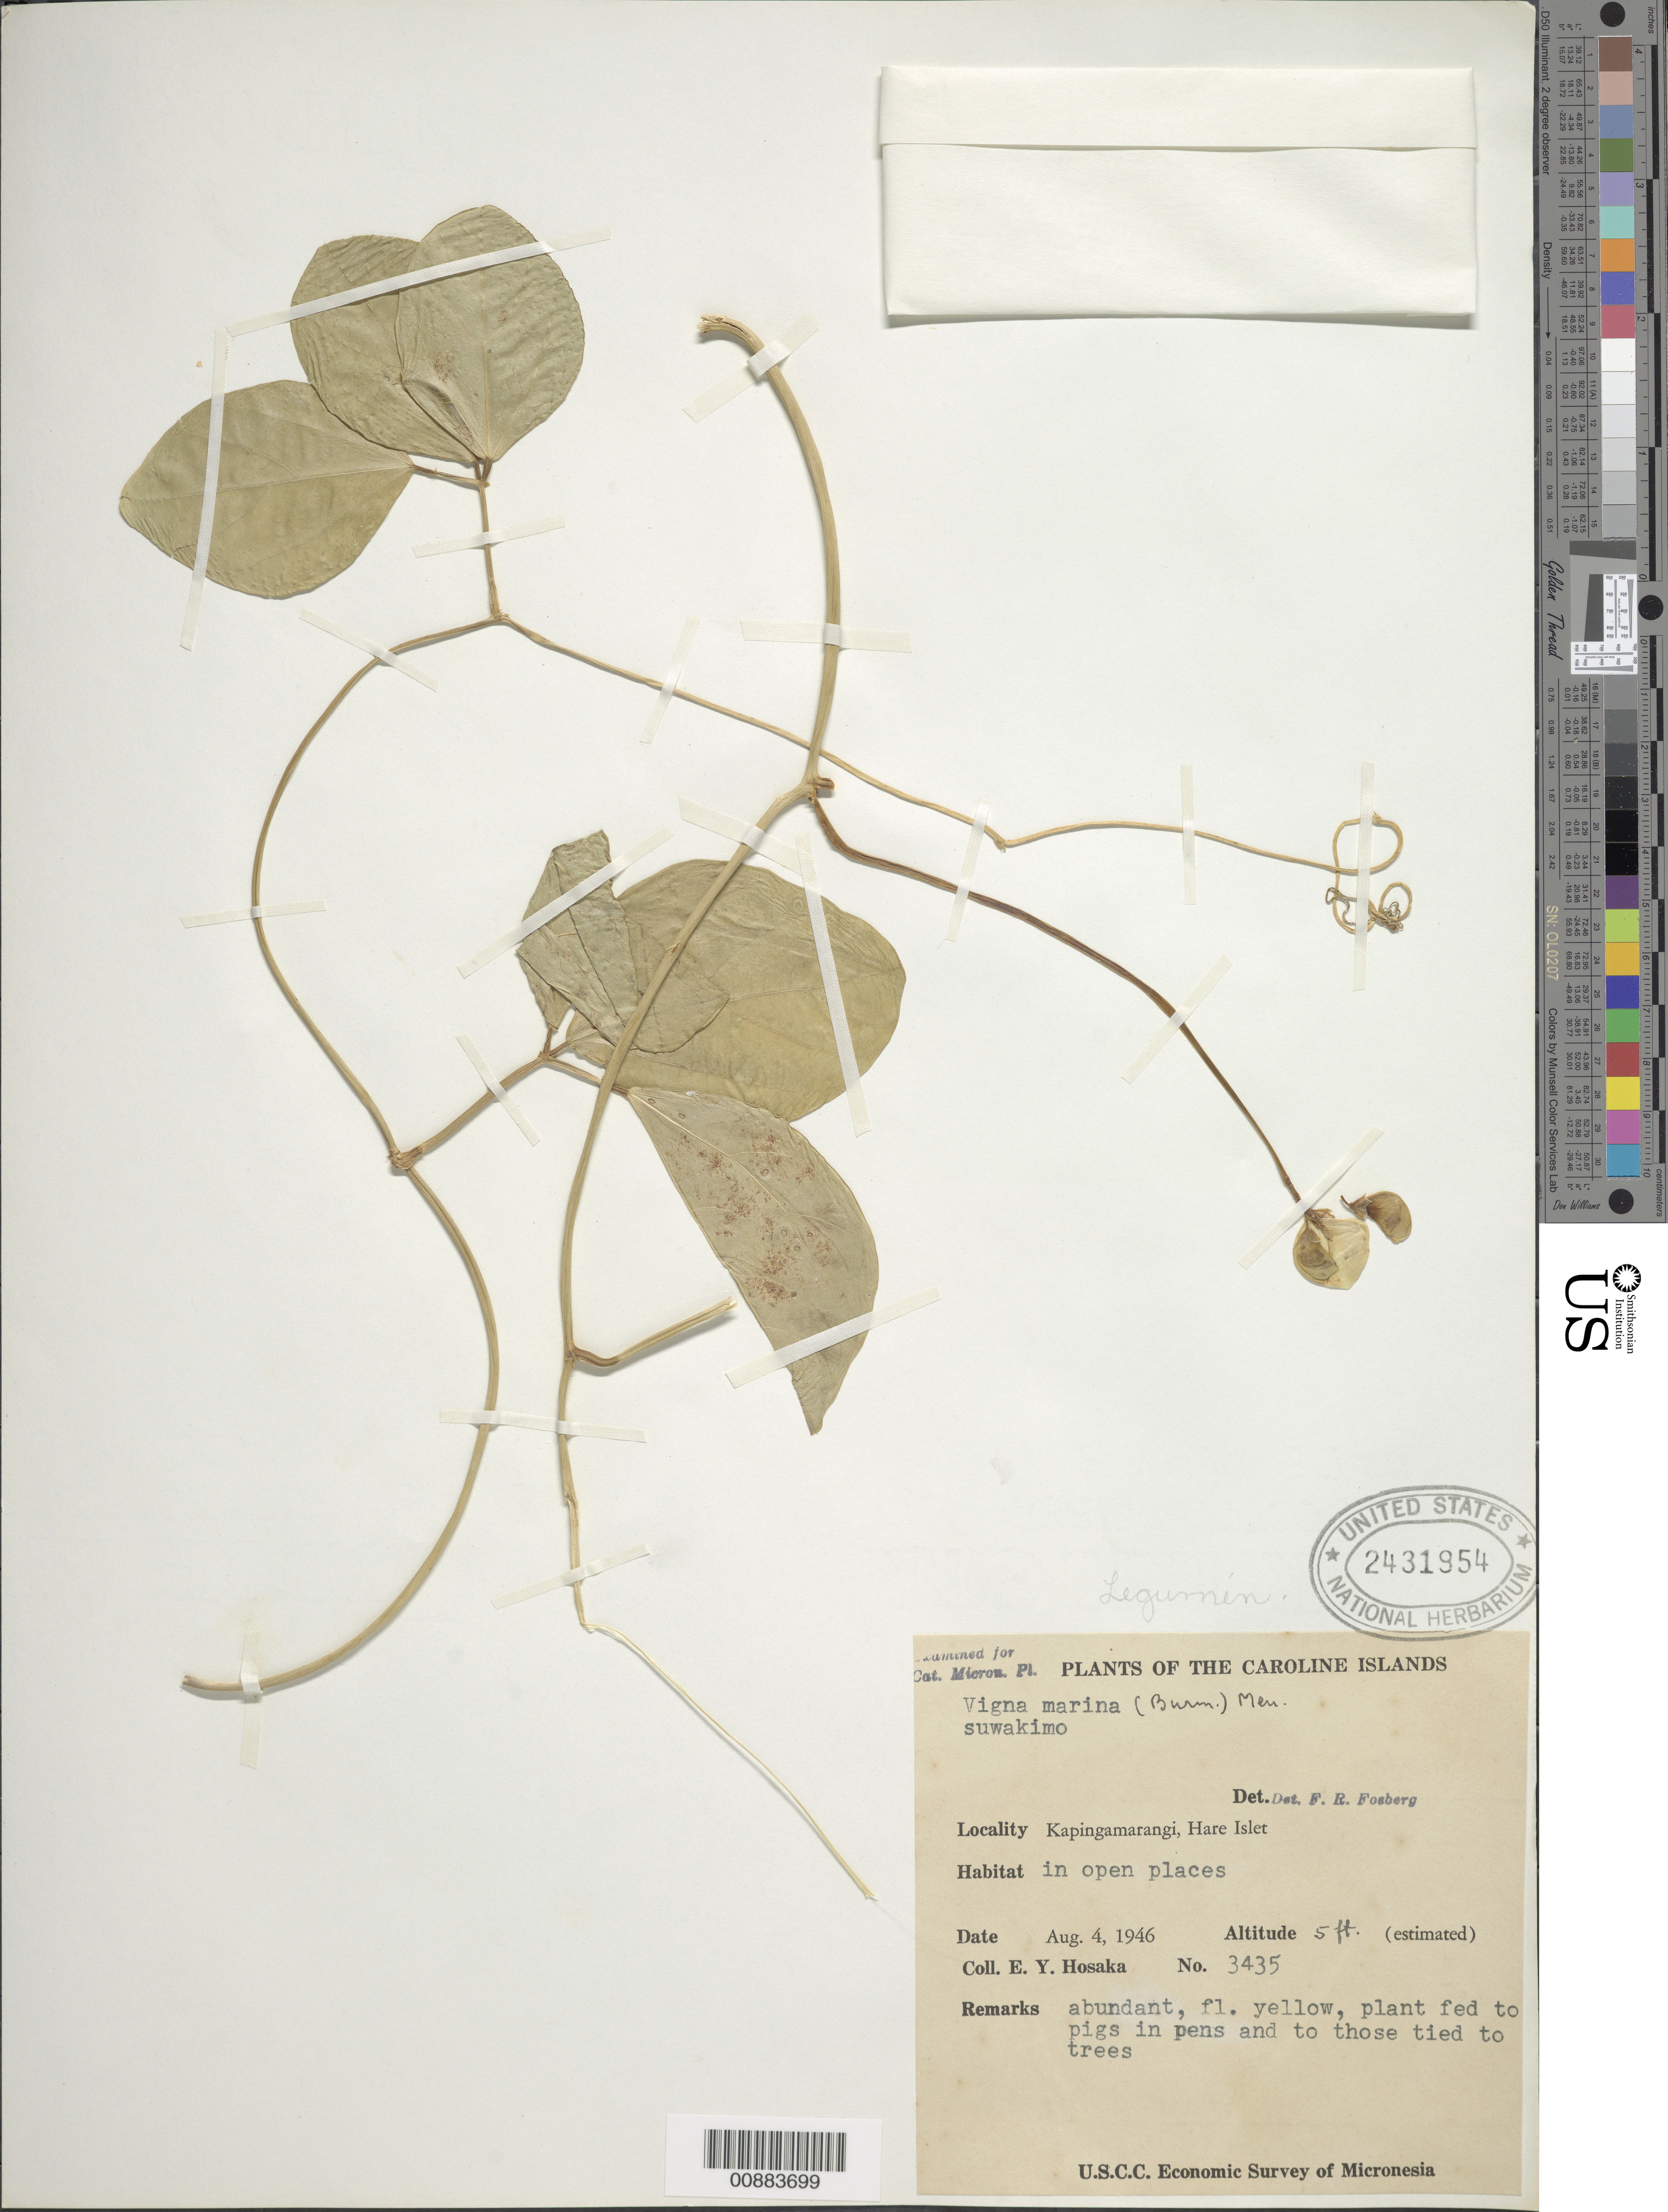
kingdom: Plantae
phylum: Tracheophyta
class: Magnoliopsida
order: Fabales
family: Fabaceae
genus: Vigna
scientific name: Vigna marina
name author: (Burm.) Merr.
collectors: E. Y. Hosaka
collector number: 3435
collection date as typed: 04 Aug 1946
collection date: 1946-08-04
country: Micronesia, Federated States of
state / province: Pohnpei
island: Kapingamarangi Atoll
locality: Hare Islet, Kapingamarangi Is.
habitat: In open places.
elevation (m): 2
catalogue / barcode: US 2431954